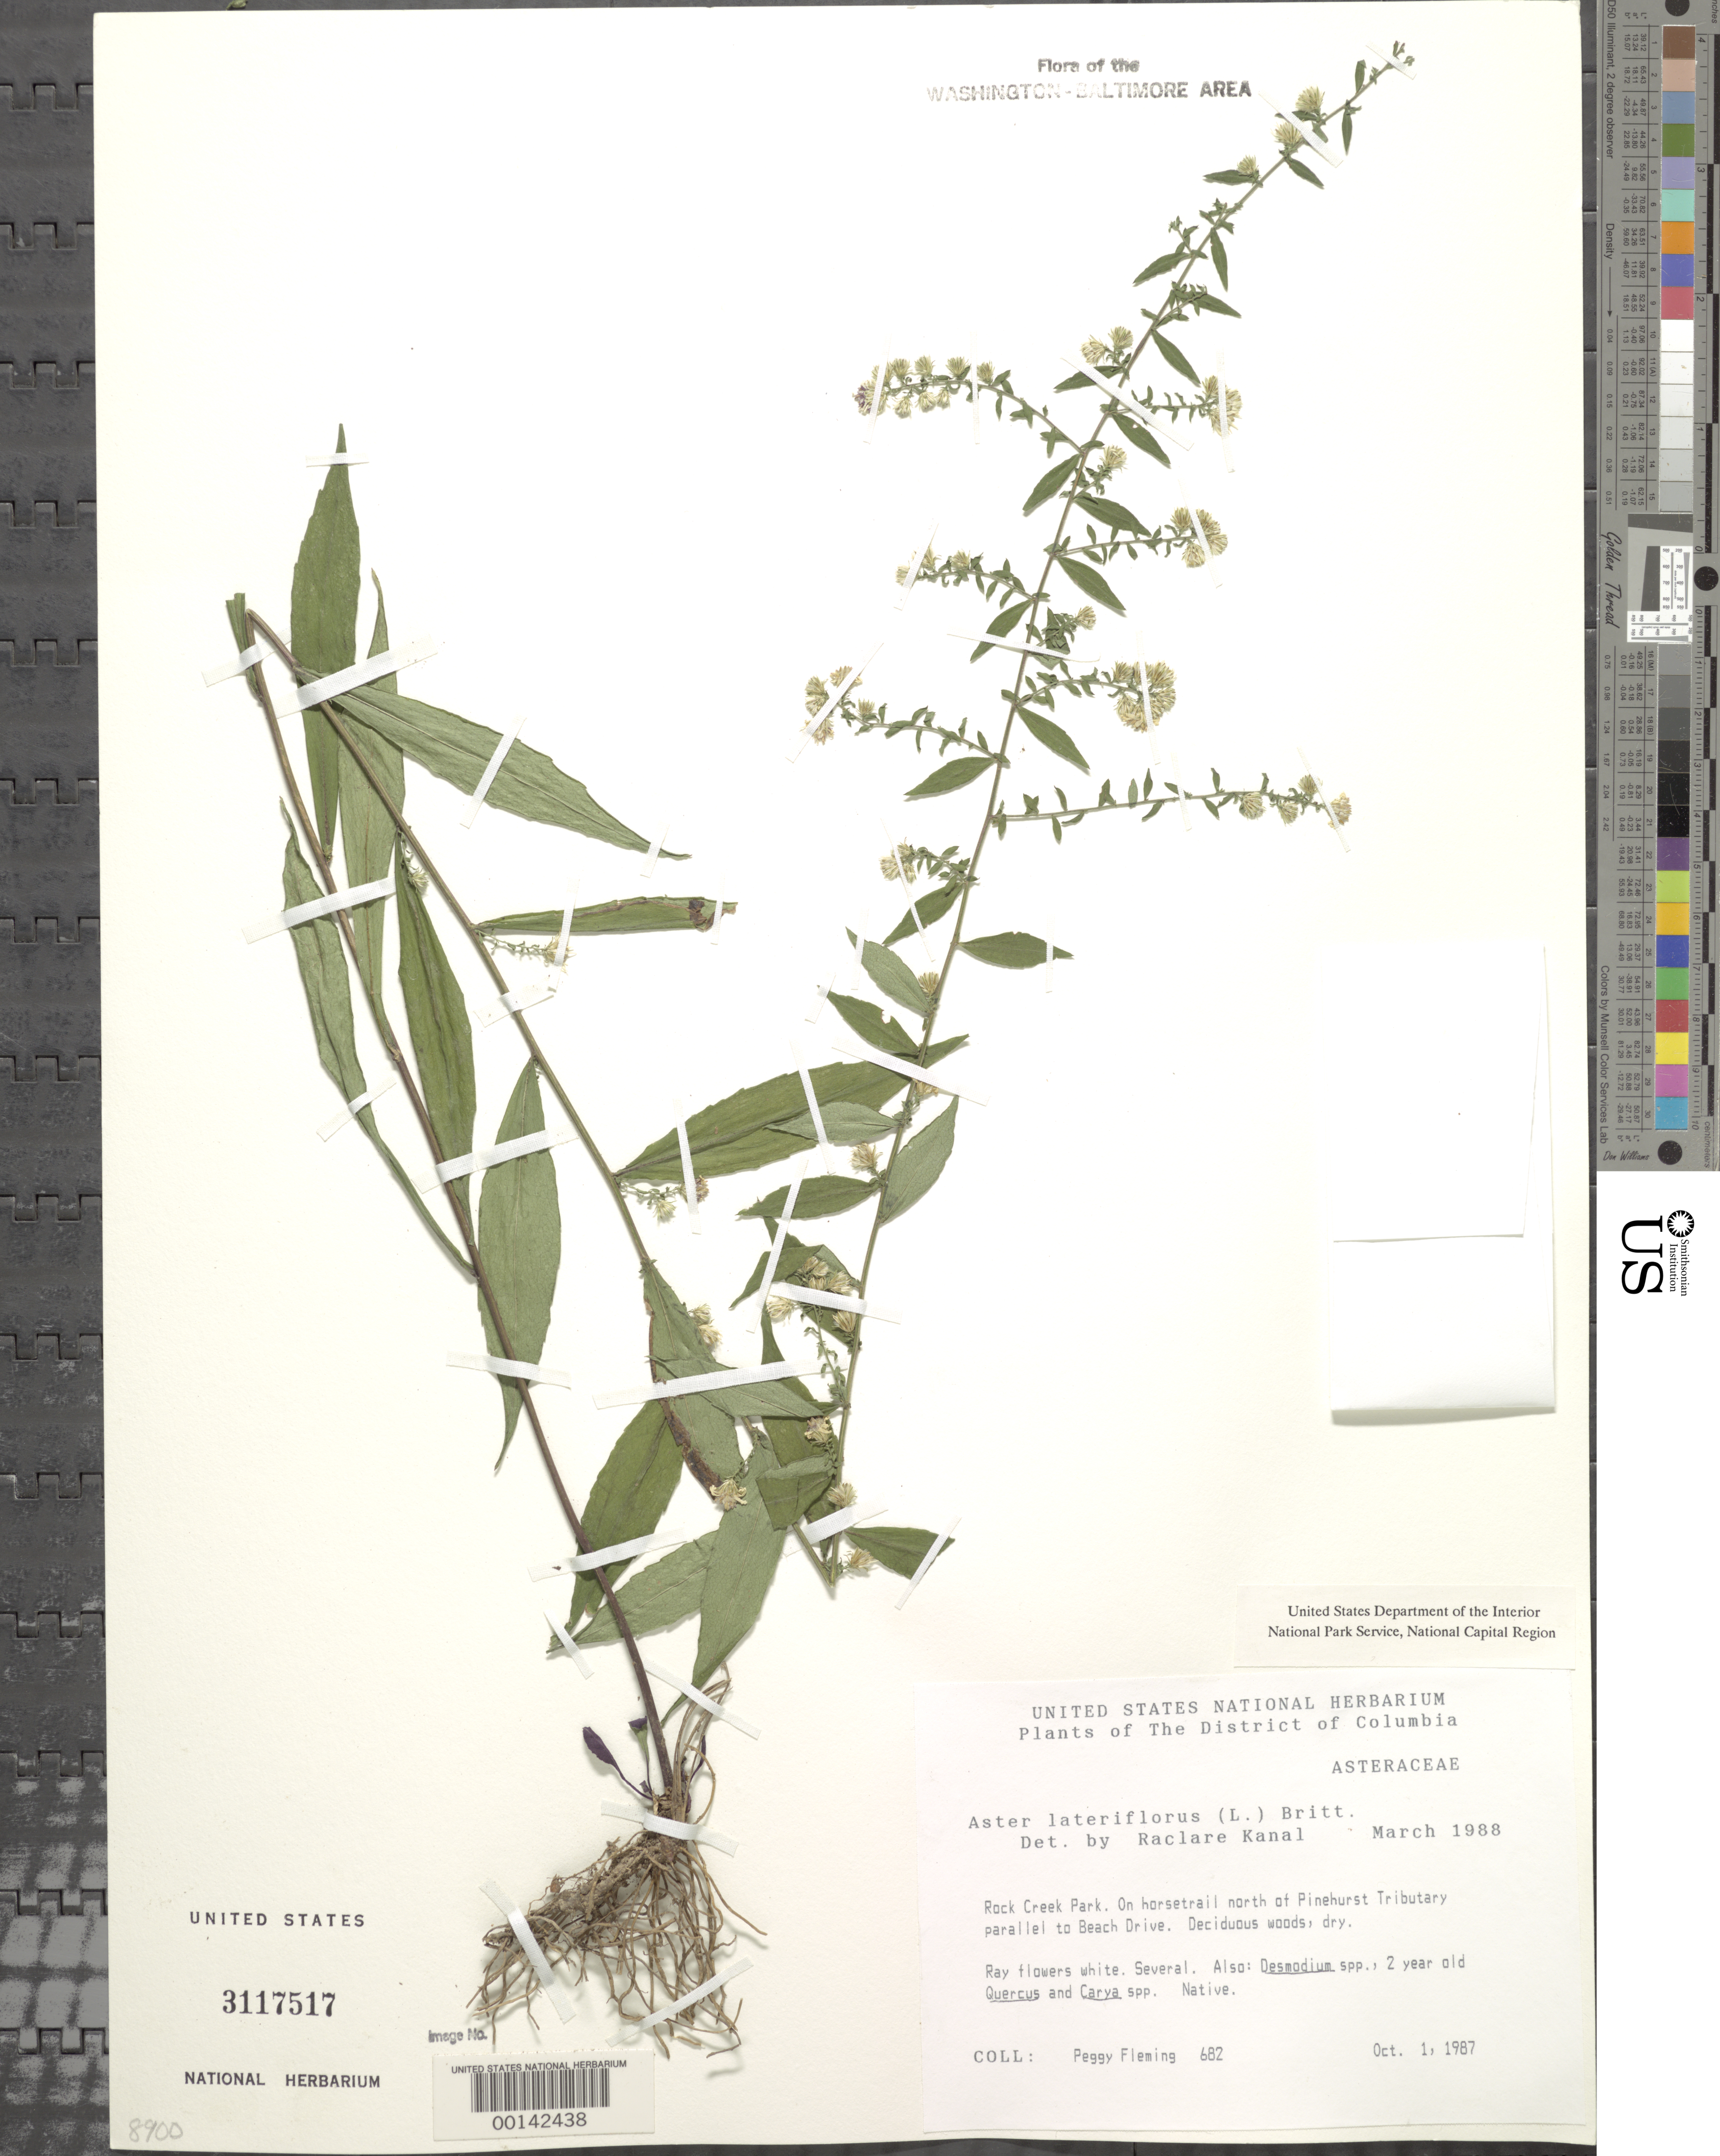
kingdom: Plantae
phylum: Tracheophyta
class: Magnoliopsida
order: Asterales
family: Asteraceae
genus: Symphyotrichum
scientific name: Symphyotrichum lateriflorum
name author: (L.) Á. Löve & D. Löve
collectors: P. Fleming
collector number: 682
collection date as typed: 01 Oct 1987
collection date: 1987-10-01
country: United States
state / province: District of Columbia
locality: Rock Creek Park. On Horsetrail north of Pinehurst Tributary parallel to Beach Drive. Rock Creek Park & vicinity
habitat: Deciduous woods, dry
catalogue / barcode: US 3117517